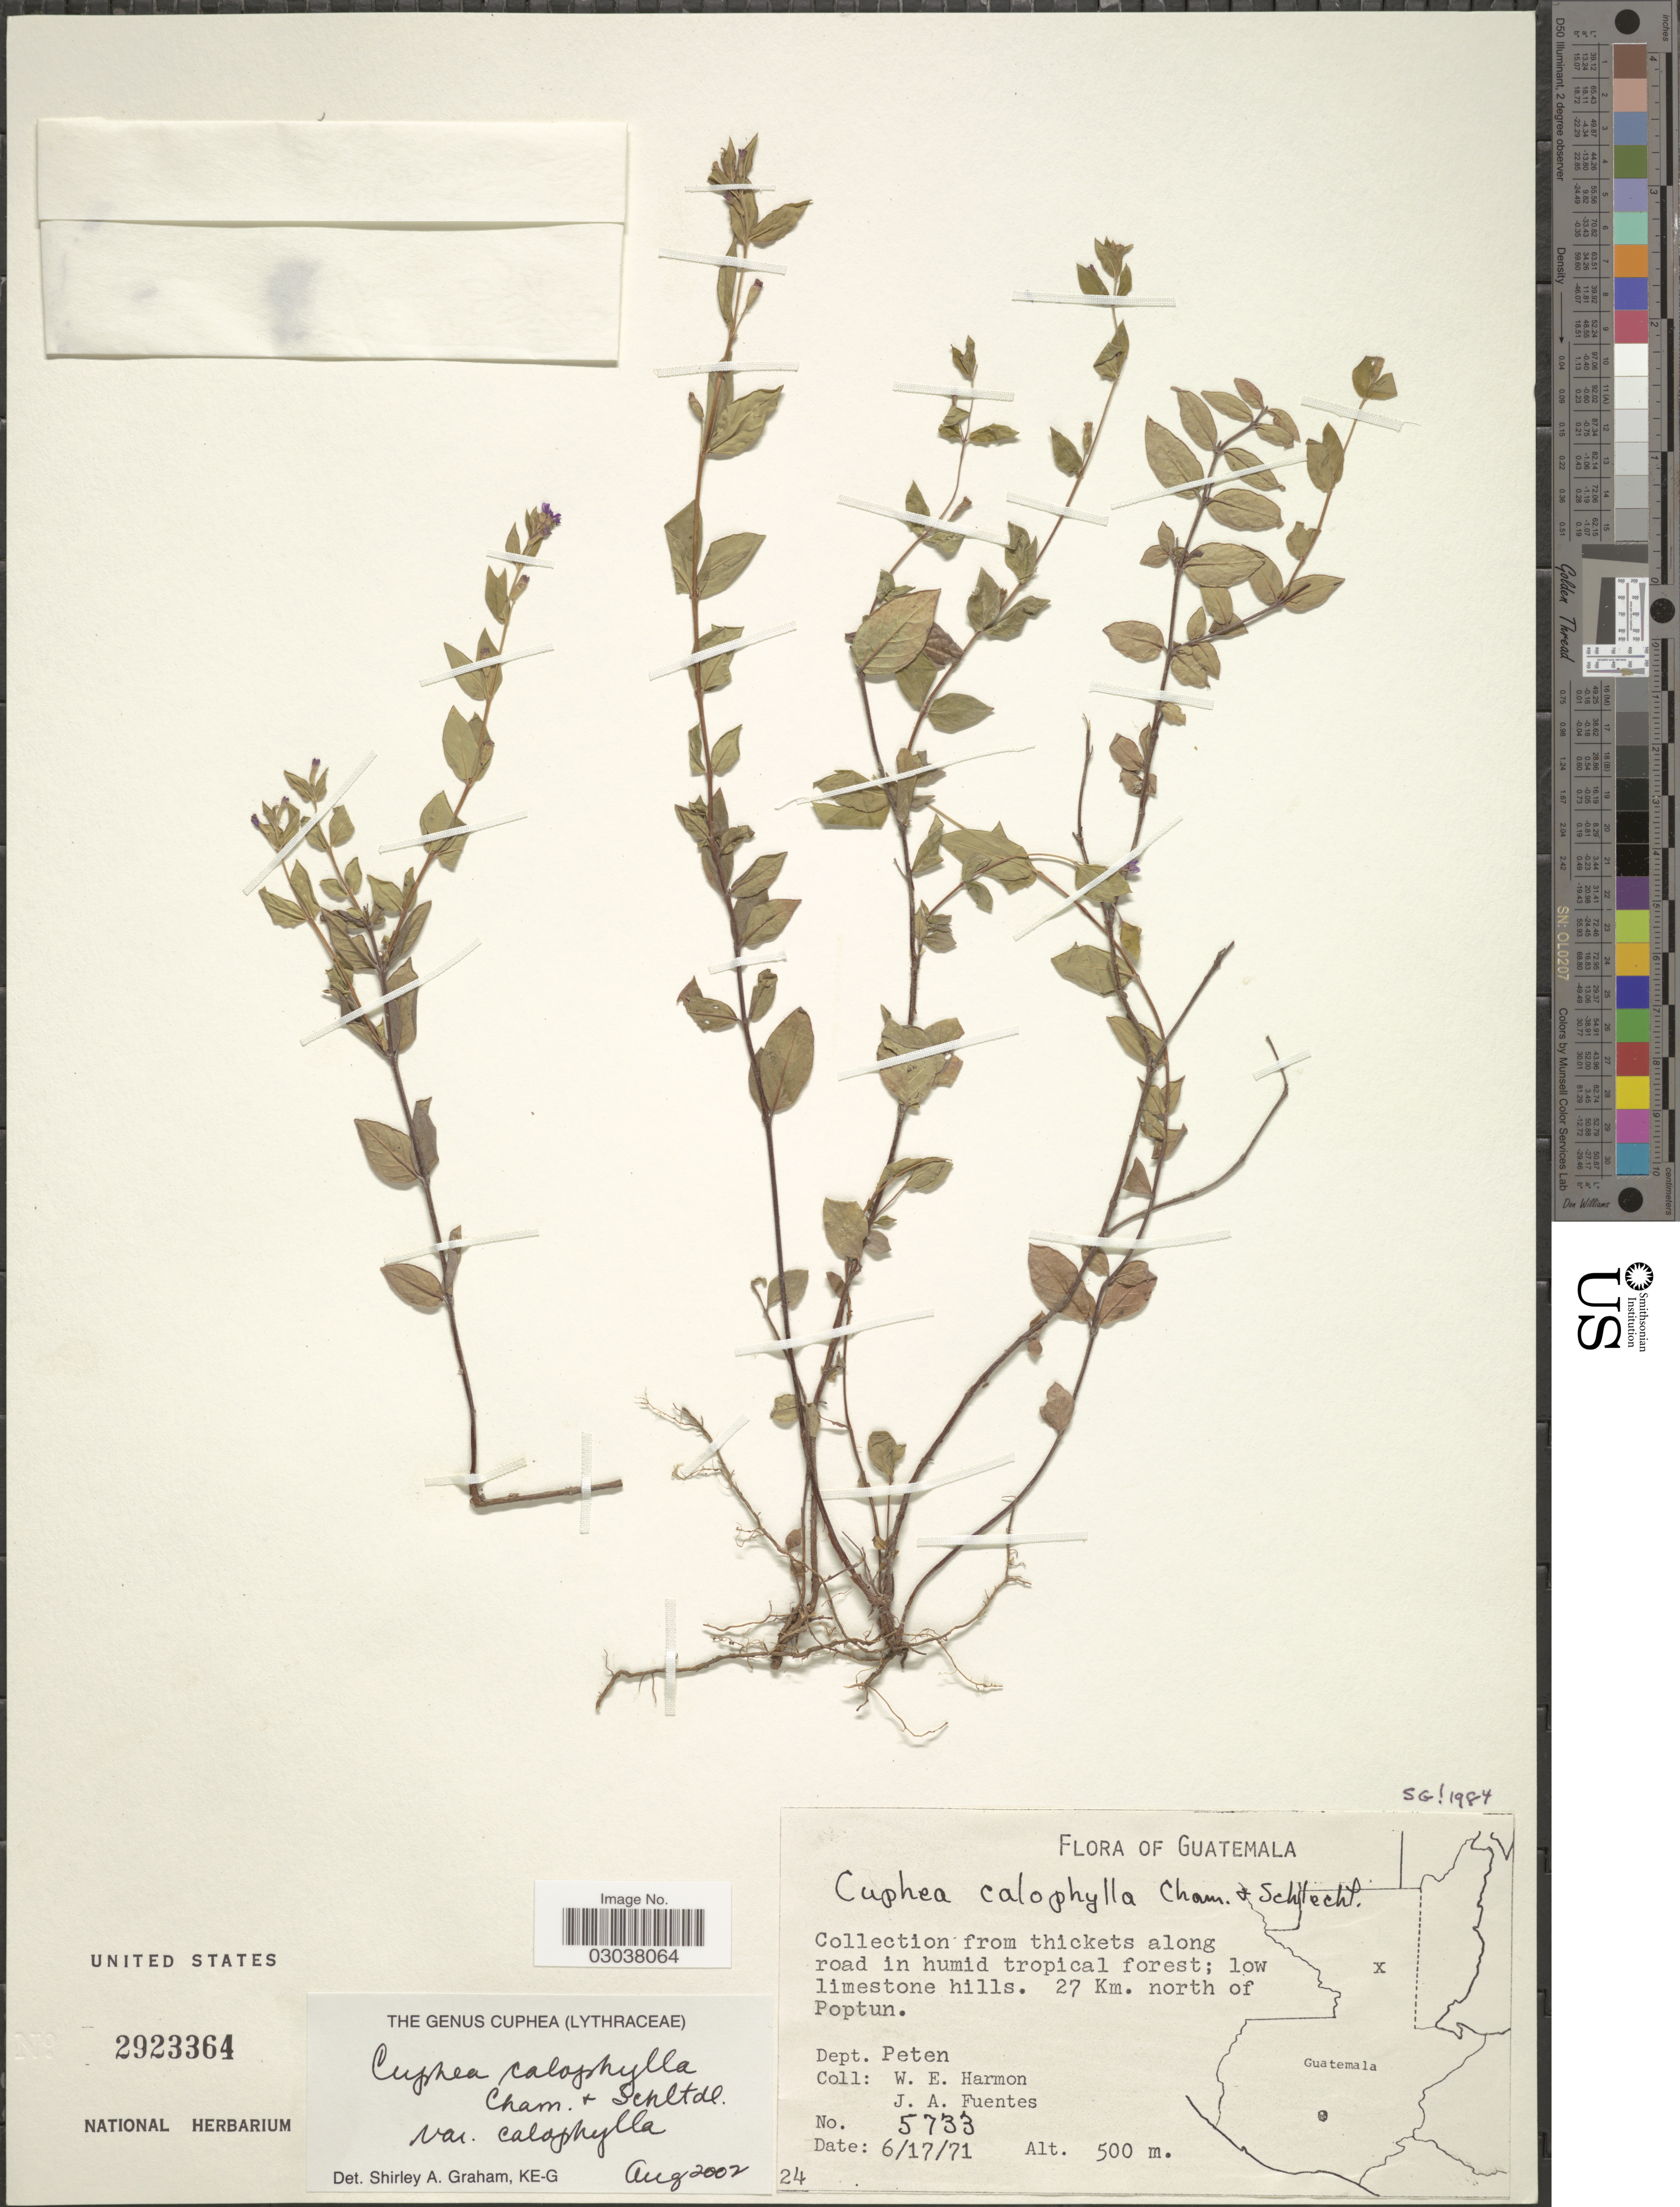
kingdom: Plantae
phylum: Tracheophyta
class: Magnoliopsida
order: Myrtales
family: Lythraceae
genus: Cuphea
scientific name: Cuphea calophylla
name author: Cham. & Schltdl.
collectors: W. E. Harmon & J. Fuentes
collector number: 5733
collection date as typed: Transcribed d/m/y: 17/6/71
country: Guatemala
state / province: El Petén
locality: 27 Km. north of Poptun. Dept. Peten.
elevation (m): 500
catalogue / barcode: US 2923364